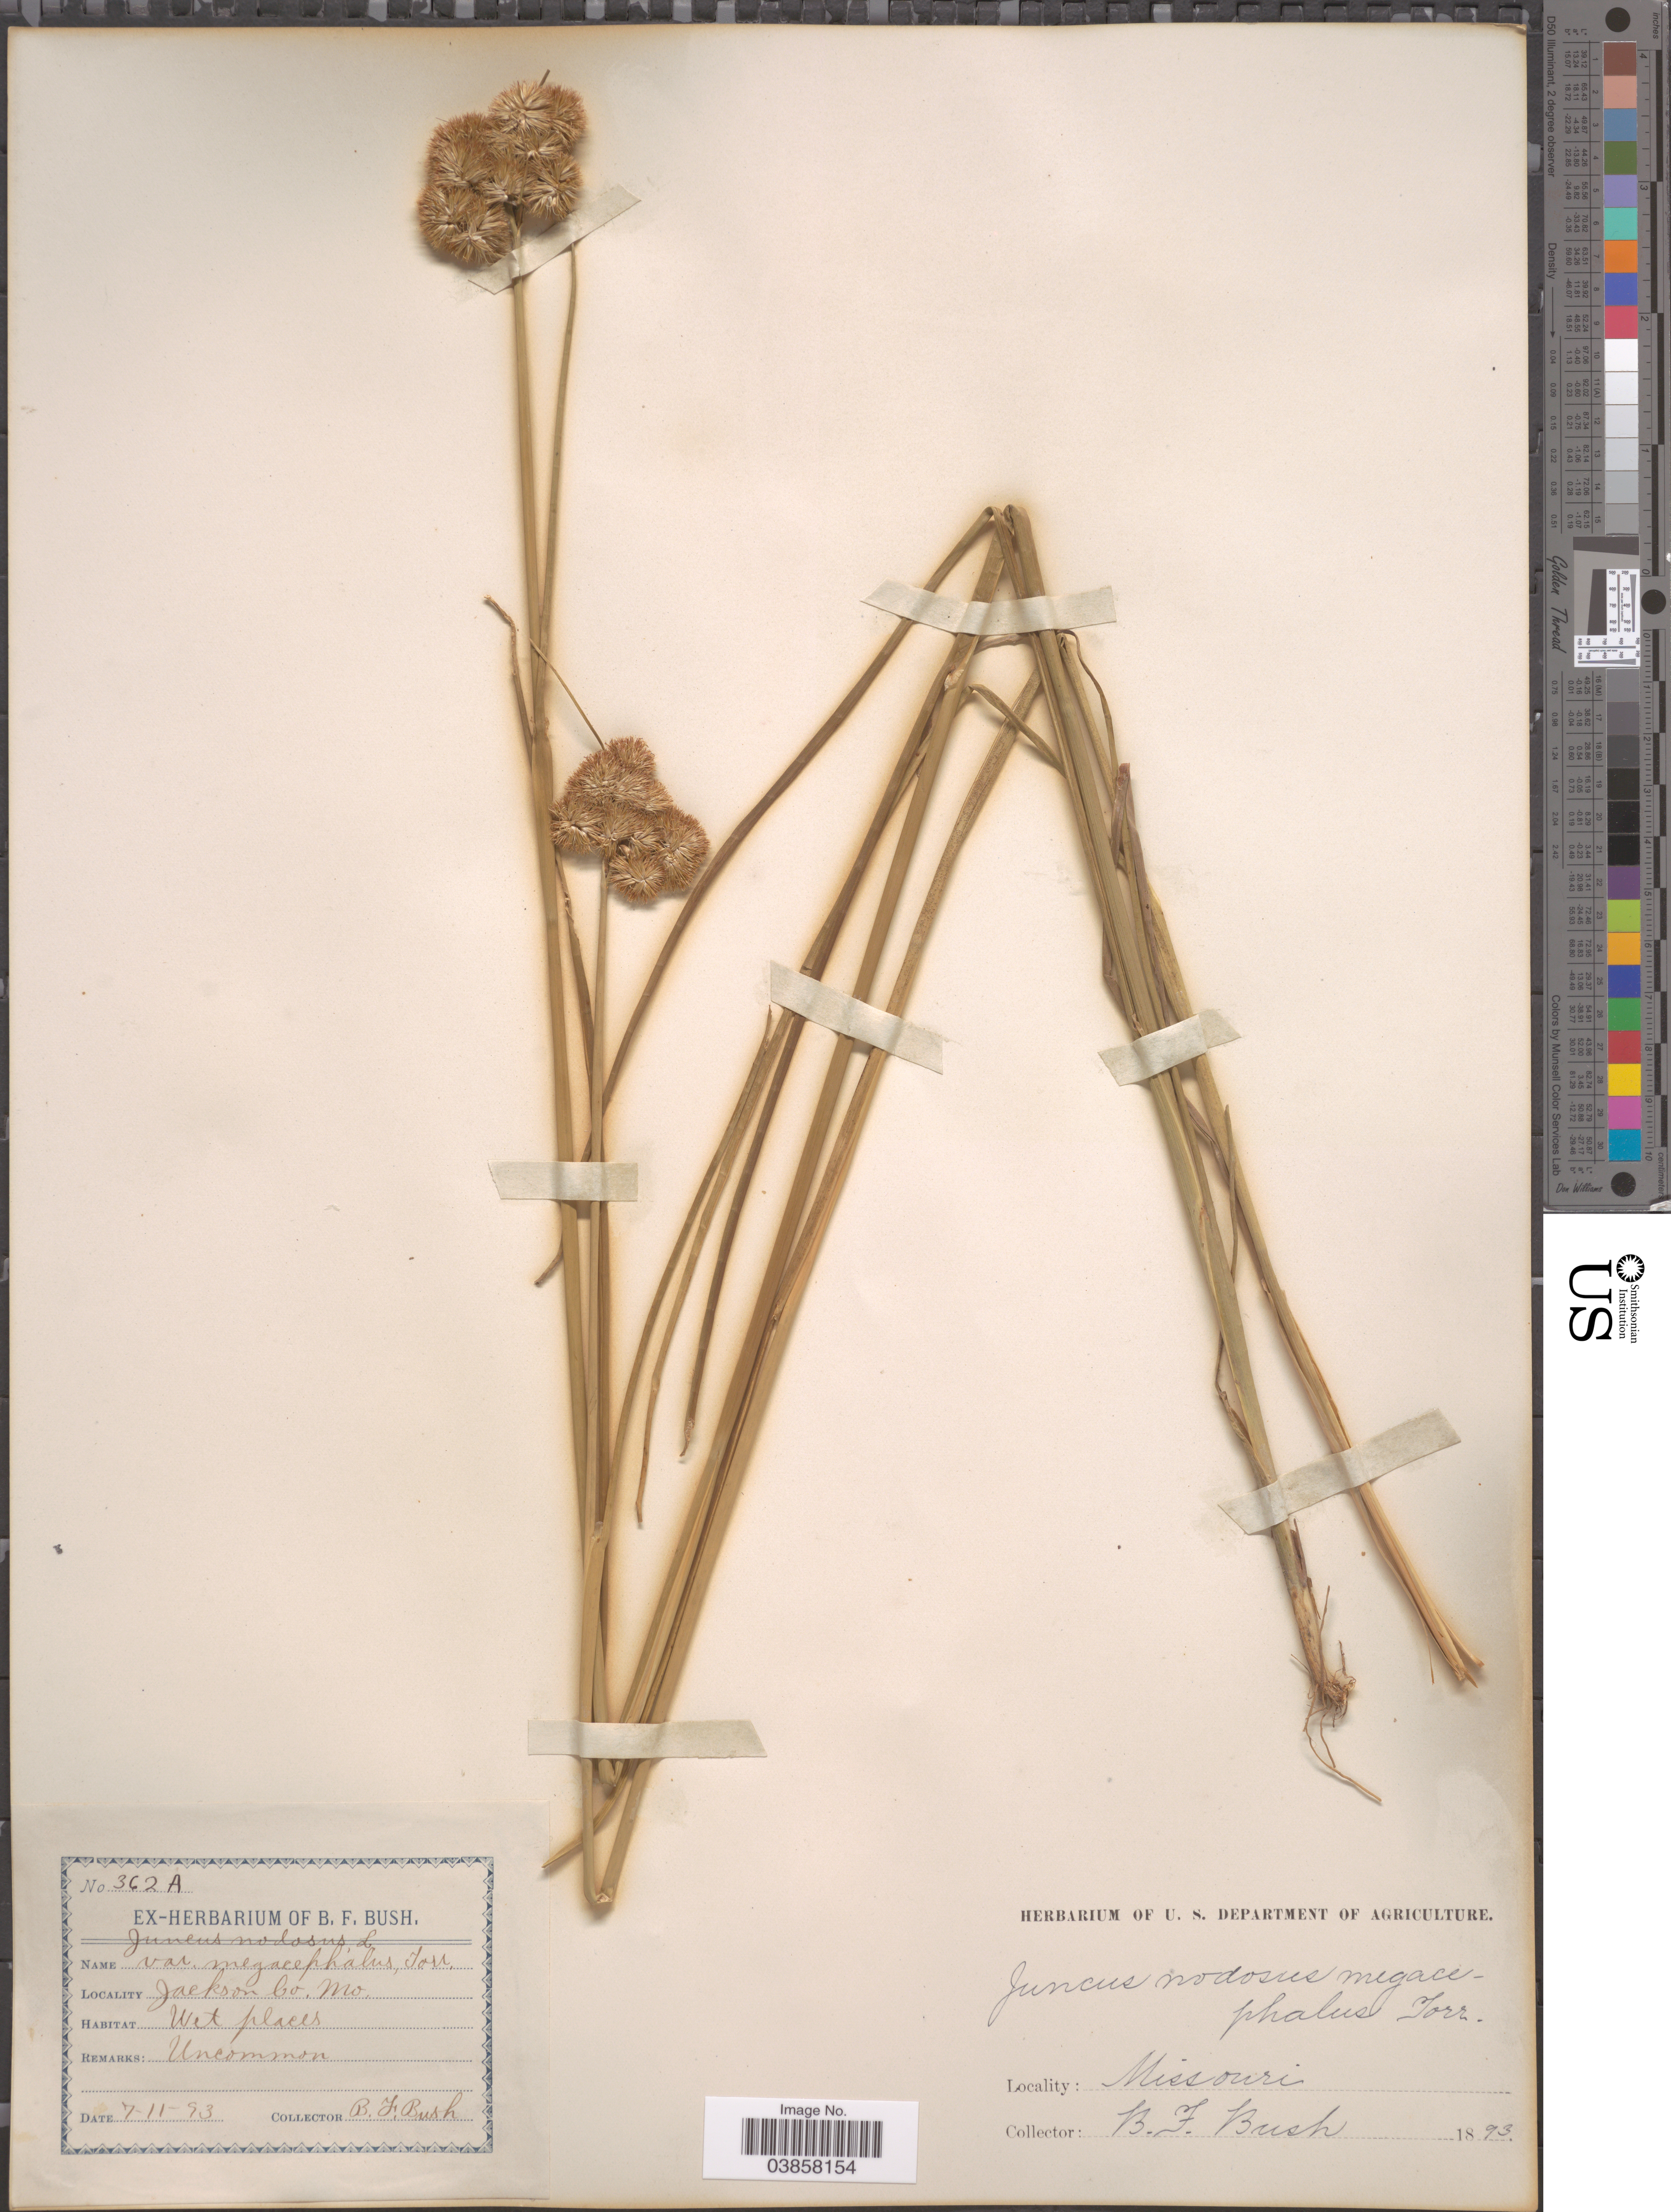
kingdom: Plantae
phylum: Tracheophyta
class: Liliopsida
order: Poales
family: Juncaceae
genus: Juncus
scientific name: Juncus torreyi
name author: Coville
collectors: B. F. Bush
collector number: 362A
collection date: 1893-07-11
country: United States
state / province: Missouri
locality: Jackson Co.